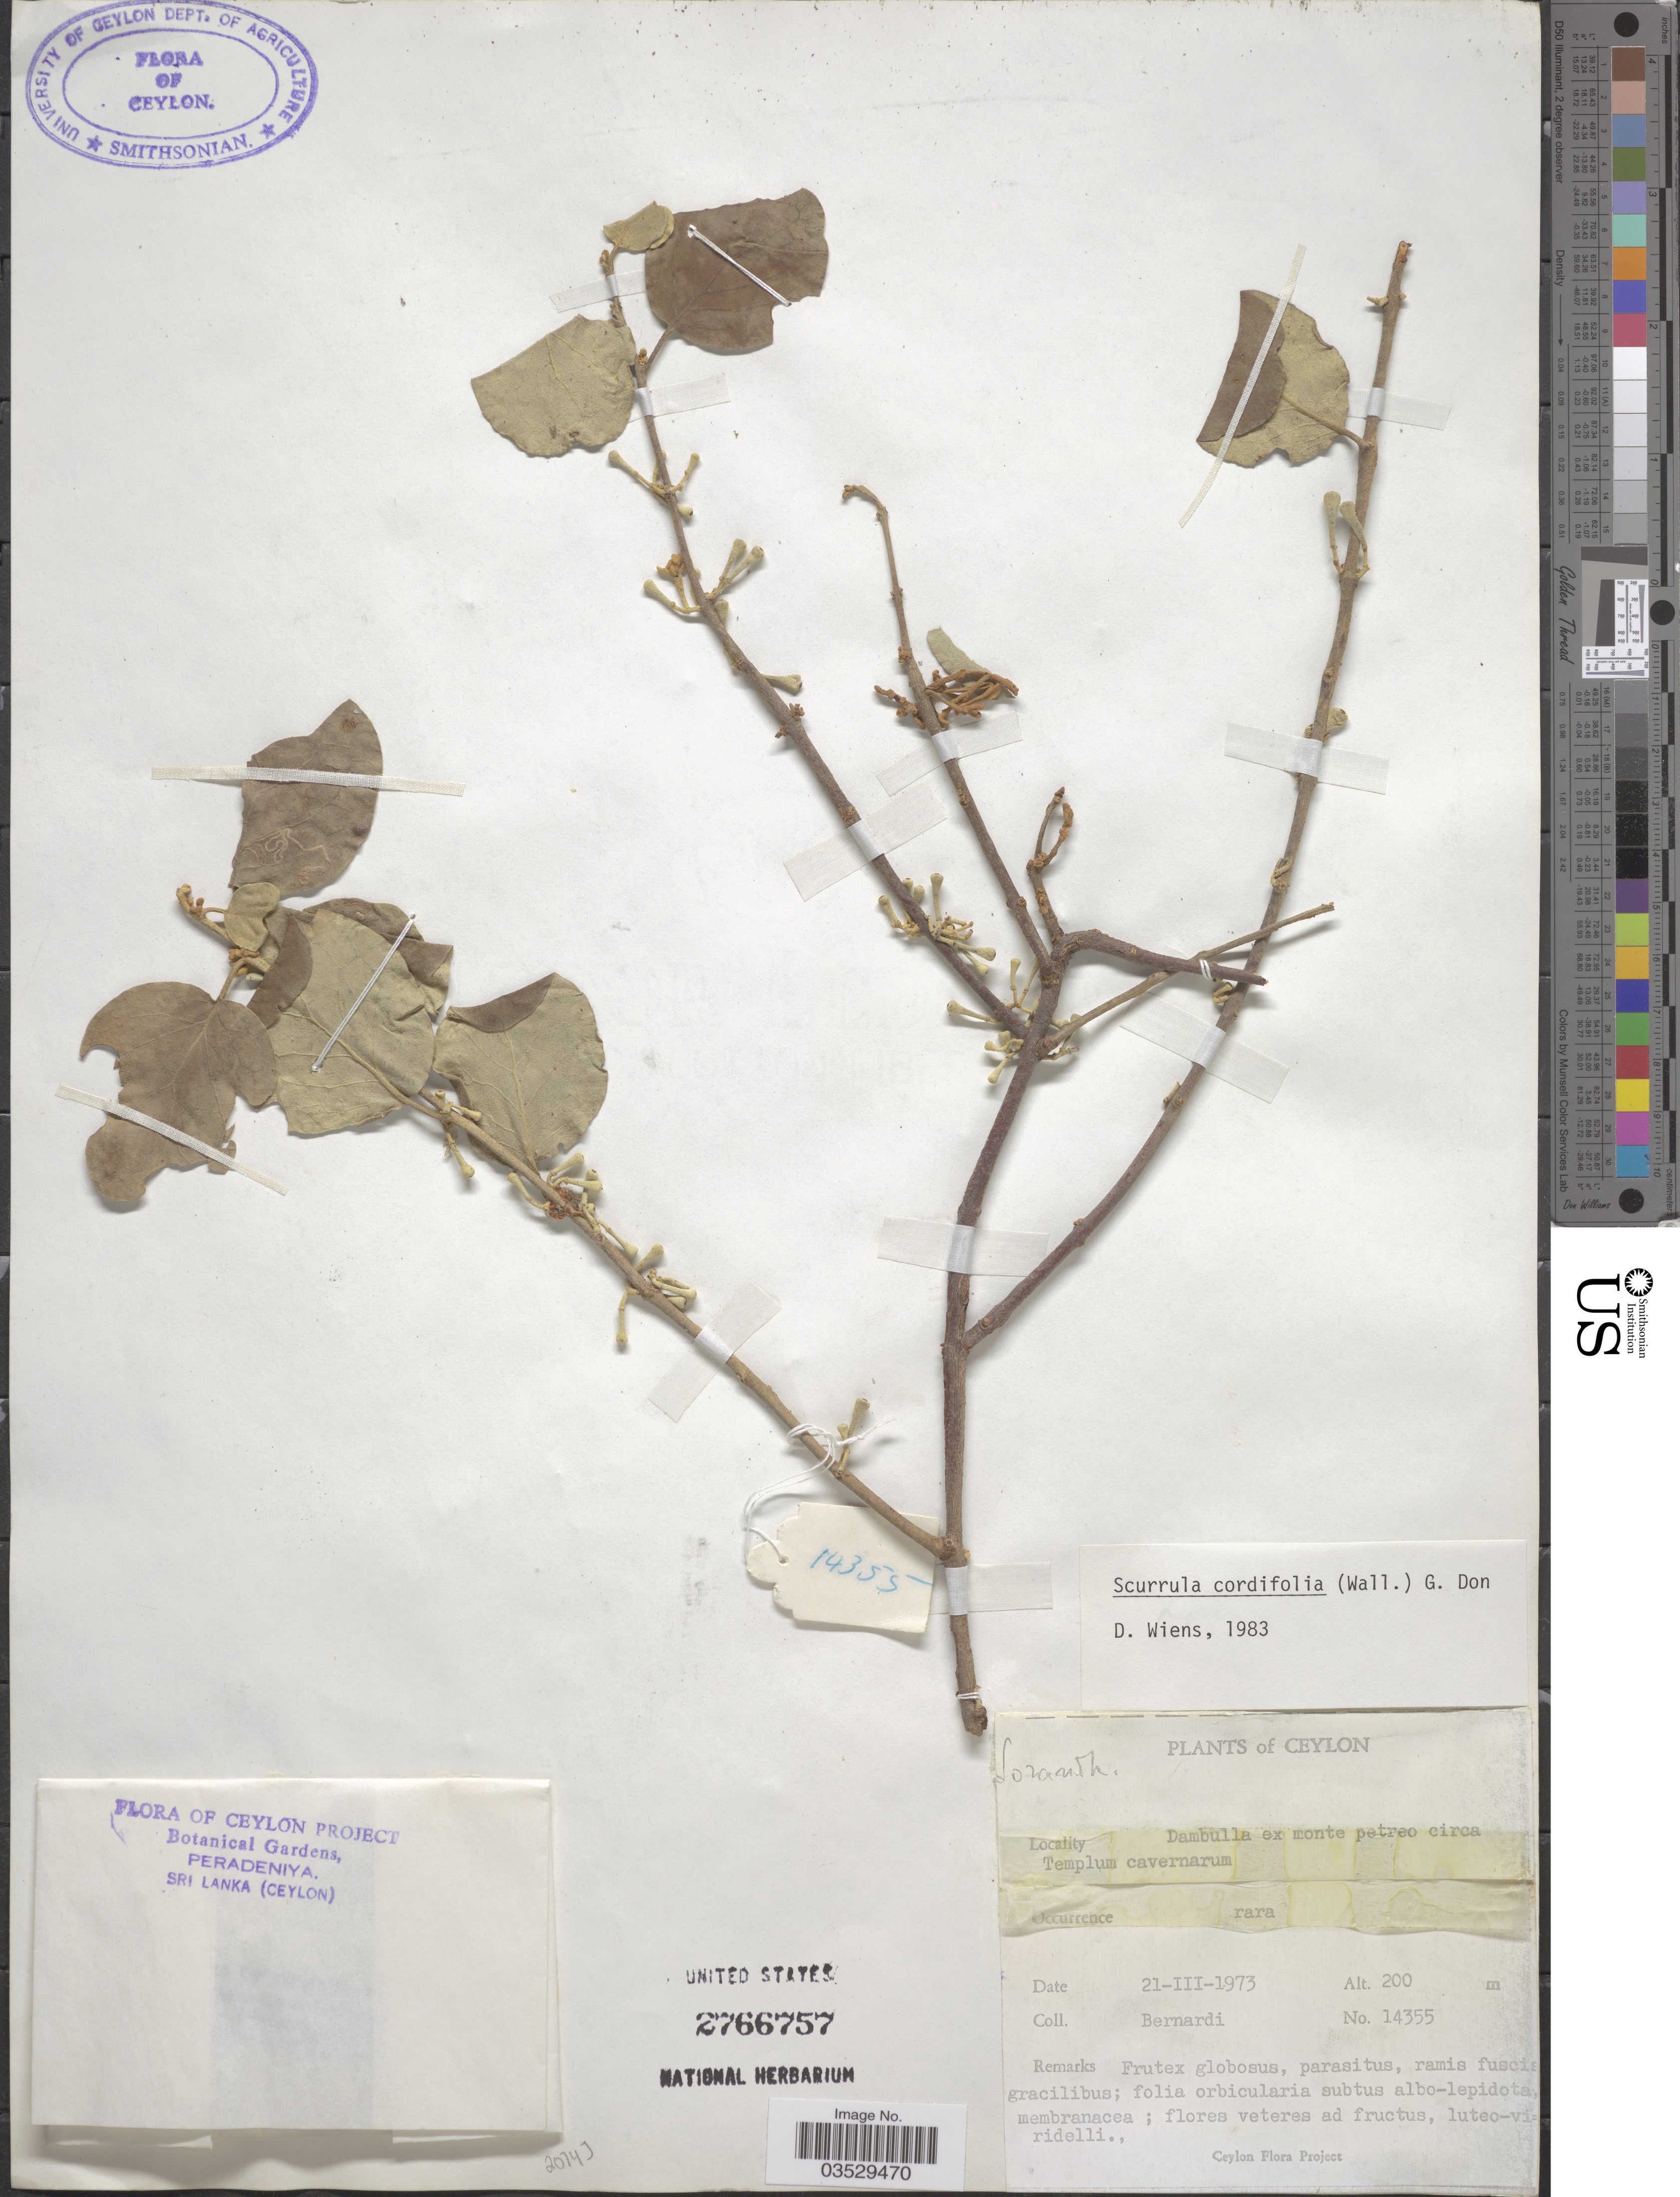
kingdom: Plantae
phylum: Tracheophyta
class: Magnoliopsida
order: Santalales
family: Loranthaceae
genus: Scurrula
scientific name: Scurrula cordifolia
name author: G. Don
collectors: Bernardi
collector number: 14355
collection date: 1973-03-21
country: Sri Lanka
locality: Ceylon. Dambulla ex monte petreo circa Templum cavernarum.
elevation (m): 200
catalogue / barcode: US 2766757